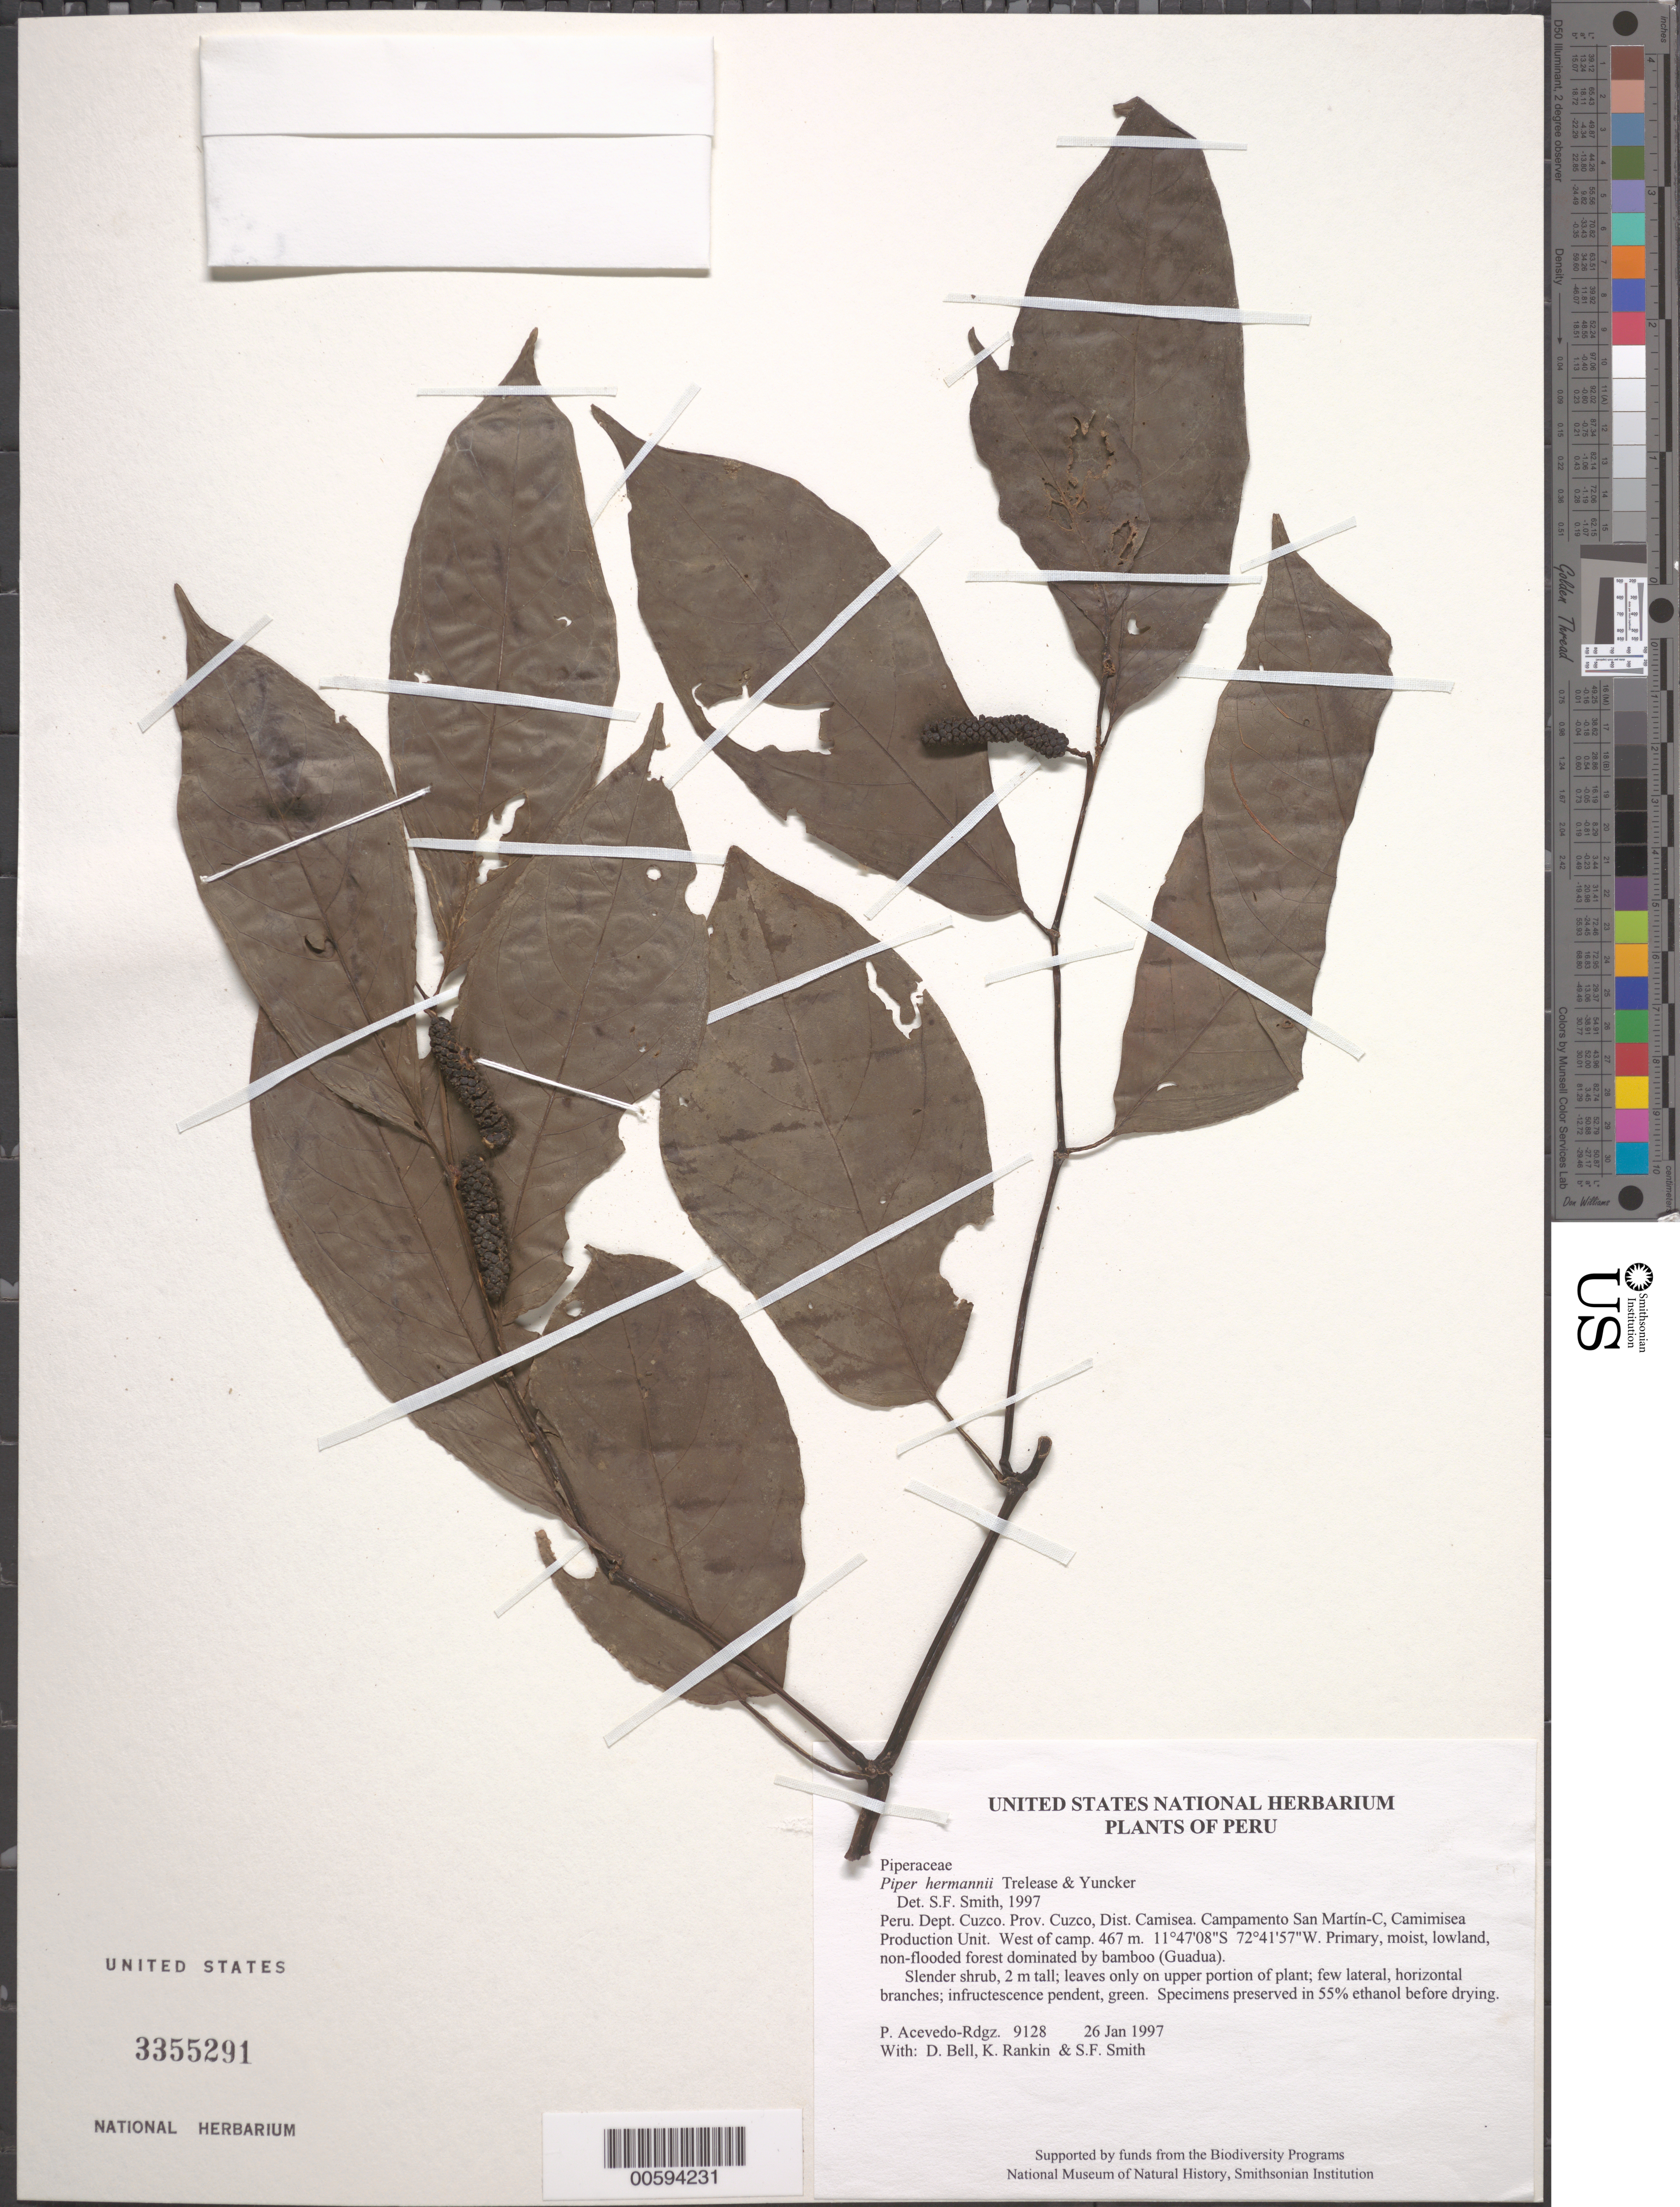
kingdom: Plantae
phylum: Tracheophyta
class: Magnoliopsida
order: Piperales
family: Piperaceae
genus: Piper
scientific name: Piper hermannii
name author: Trel. & Yunck.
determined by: Smith, Stephen F., (US), NMNH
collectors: P. Acevedo-Rodr., D. A. Bell, K. B. Rankin & S.F. Smith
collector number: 9128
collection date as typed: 26 Jan 1997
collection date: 1997-01-26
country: Peru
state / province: Cusco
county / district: Cusco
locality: Districto Camisea, Campamento San Martín-C, Camimisea Production Unit. West of camp.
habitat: Primary, moist, lowland, non-flooded forest dominated by bamboo (Guadua).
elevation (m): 467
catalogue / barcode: US 3355291